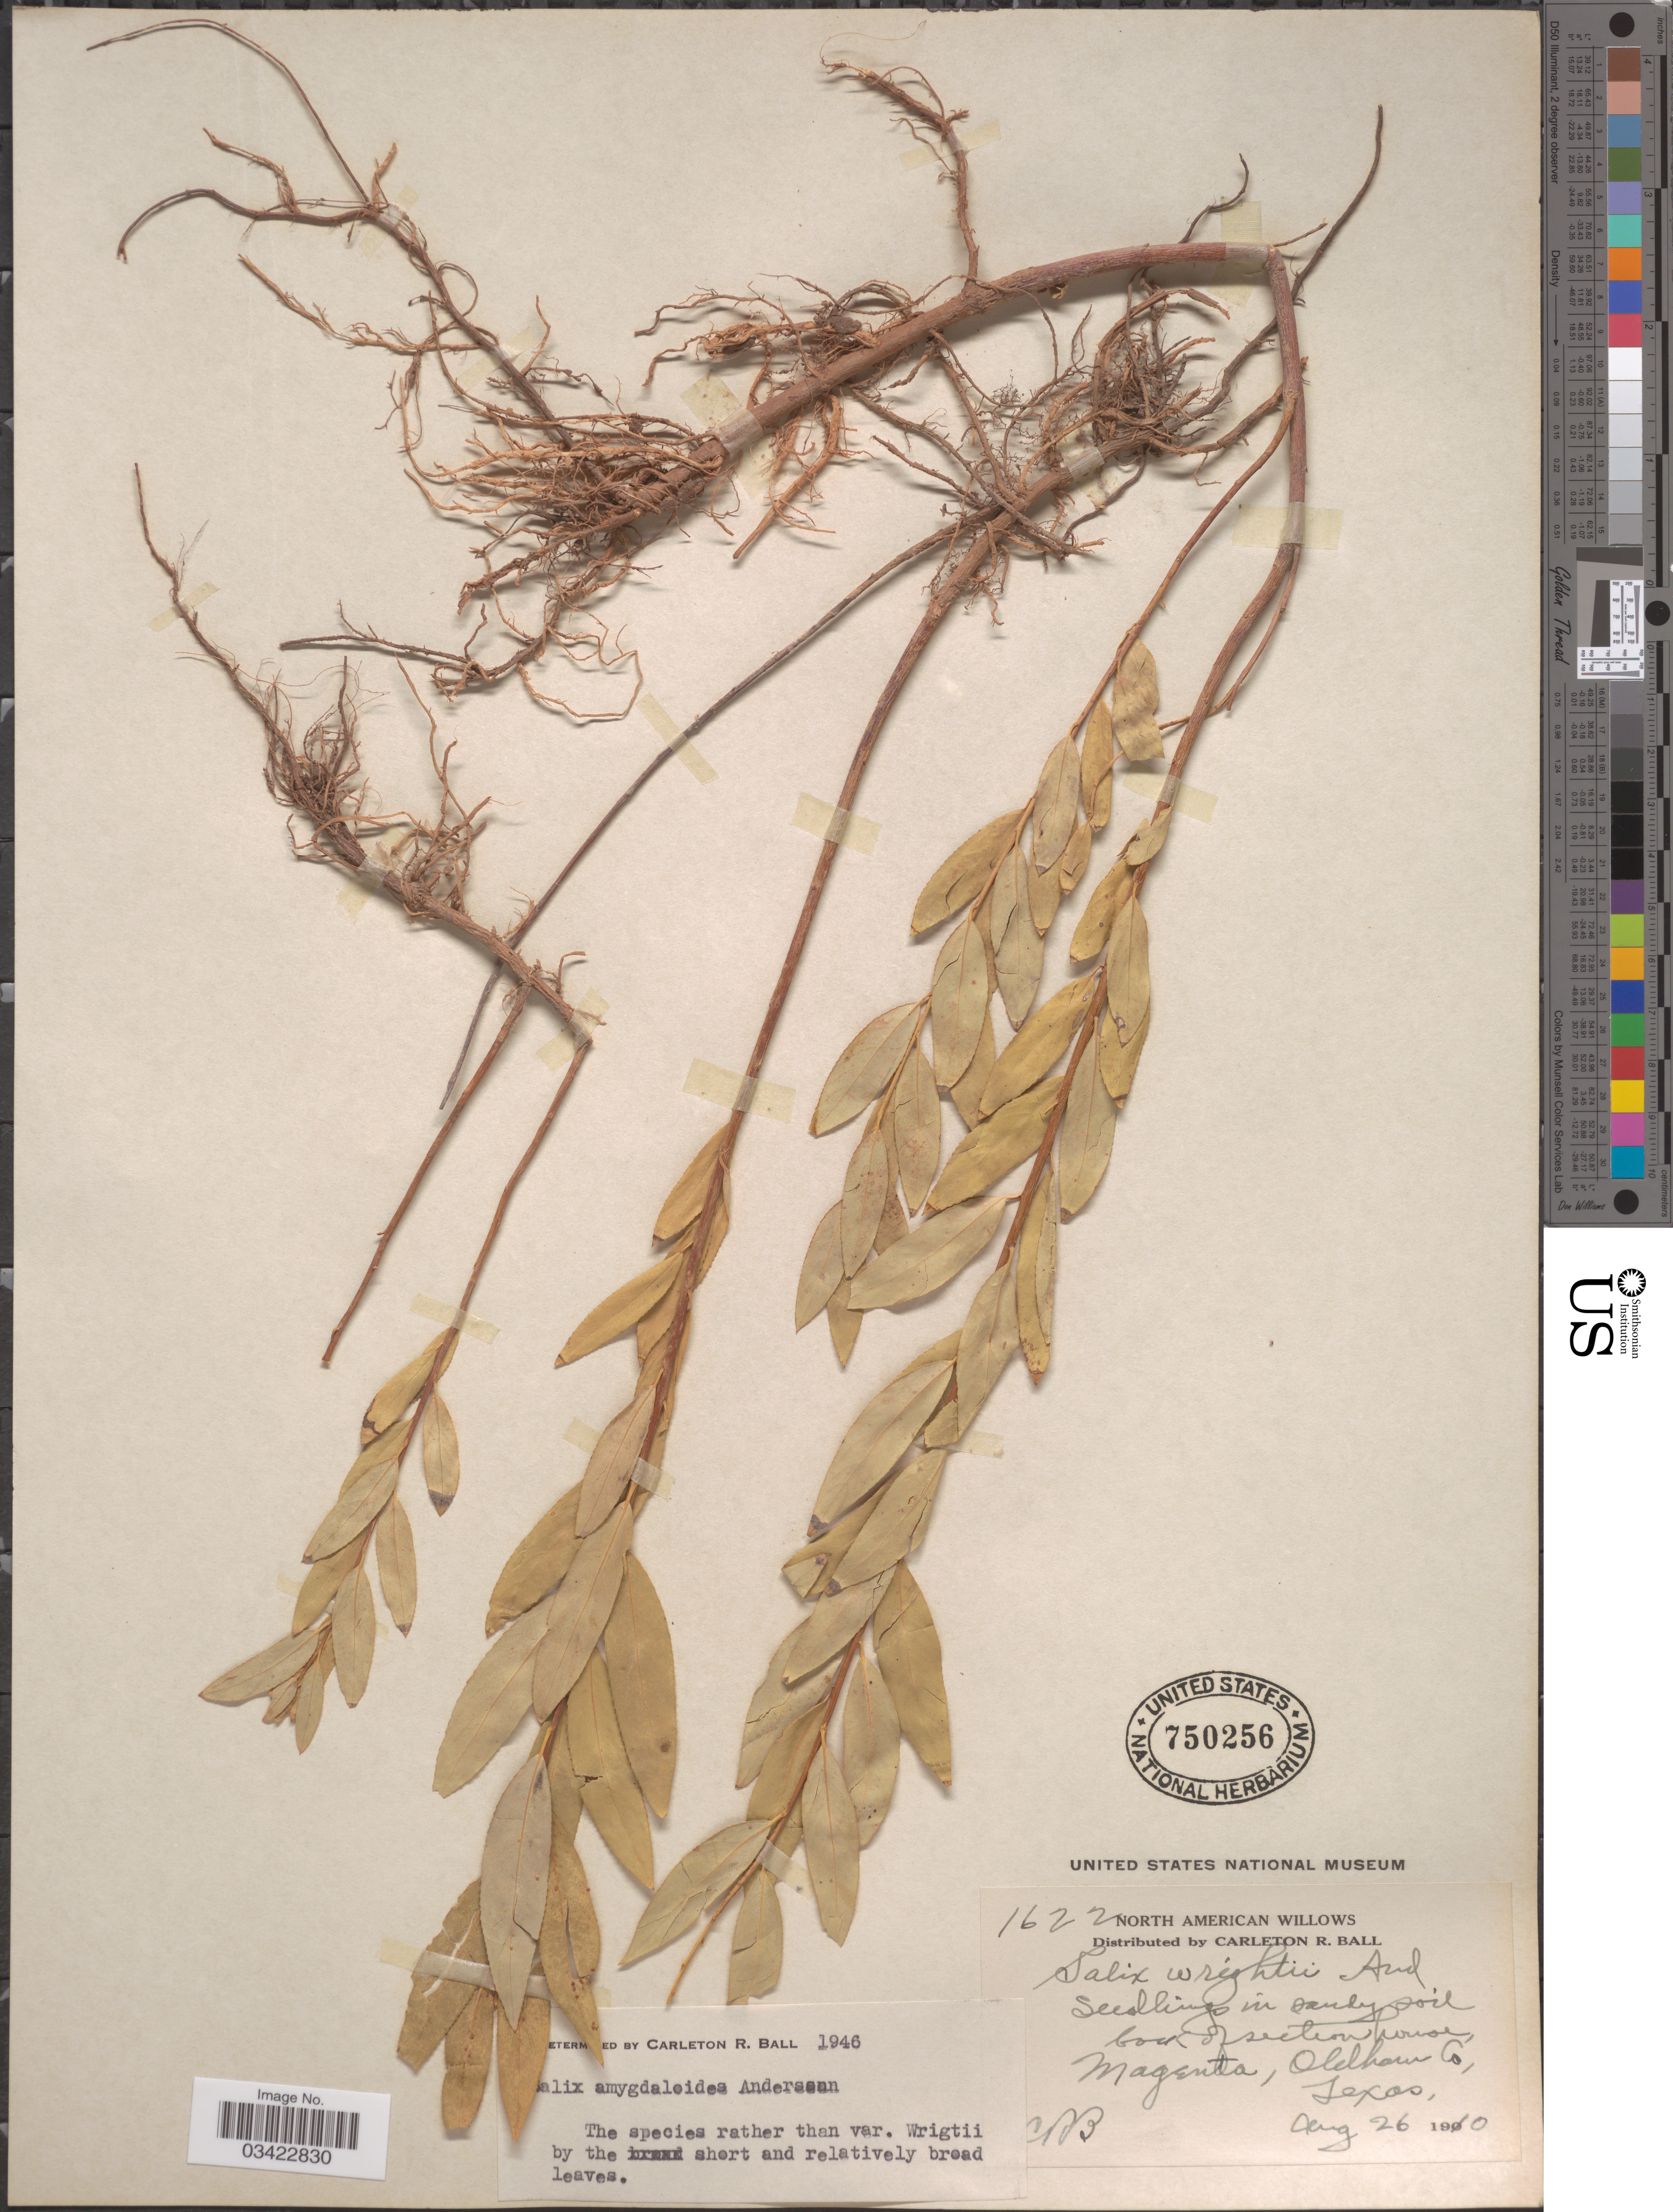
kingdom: Plantae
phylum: Tracheophyta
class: Magnoliopsida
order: Malpighiales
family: Salicaceae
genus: Salix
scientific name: Salix amygdaloides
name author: Andersson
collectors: C. R. Ball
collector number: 1622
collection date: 1910-08-26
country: United States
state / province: Texas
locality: Back of section house, Magenta, Oldham Co.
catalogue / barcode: US 750256